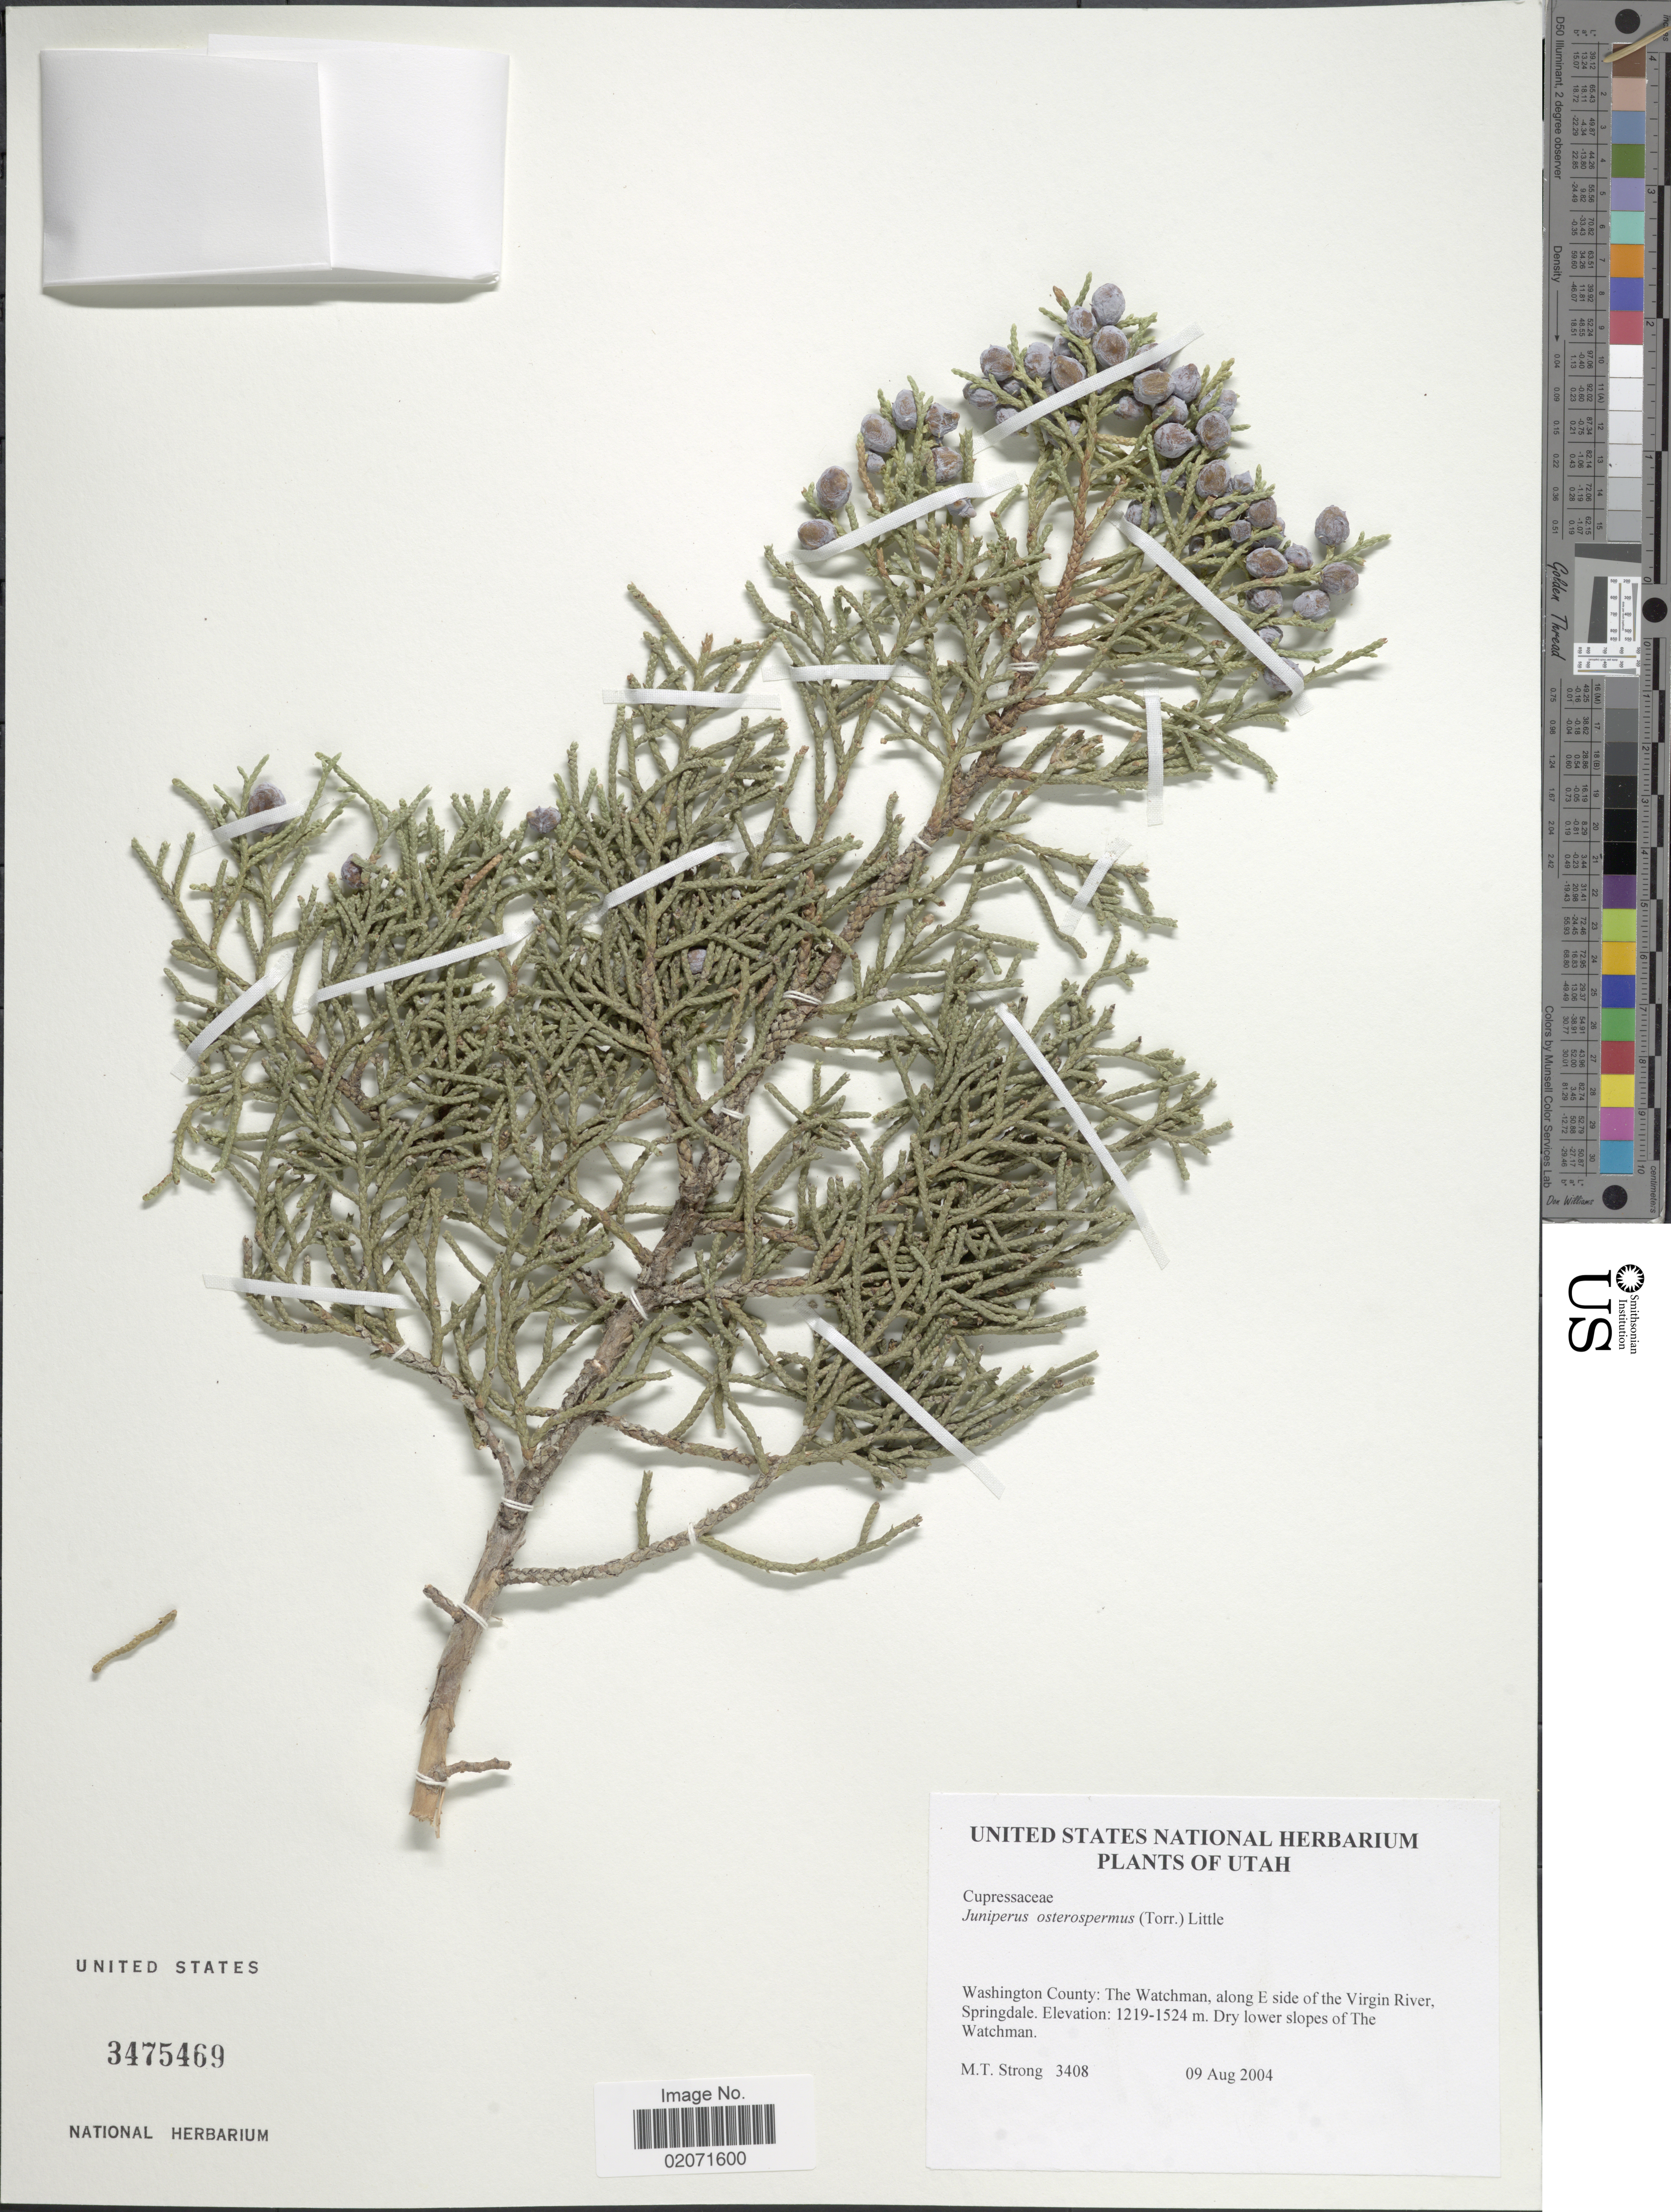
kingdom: Plantae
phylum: Tracheophyta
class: Pinopsida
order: Pinales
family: Cupressaceae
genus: Juniperus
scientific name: Juniperus osteosperma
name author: (Torr.) Little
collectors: M. T. Strong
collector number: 3408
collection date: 2004-09-09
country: United States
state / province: Utah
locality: Washington County: The Watchman, along E side of the Virgin River, Springdale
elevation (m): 1219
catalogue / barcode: US 3475469